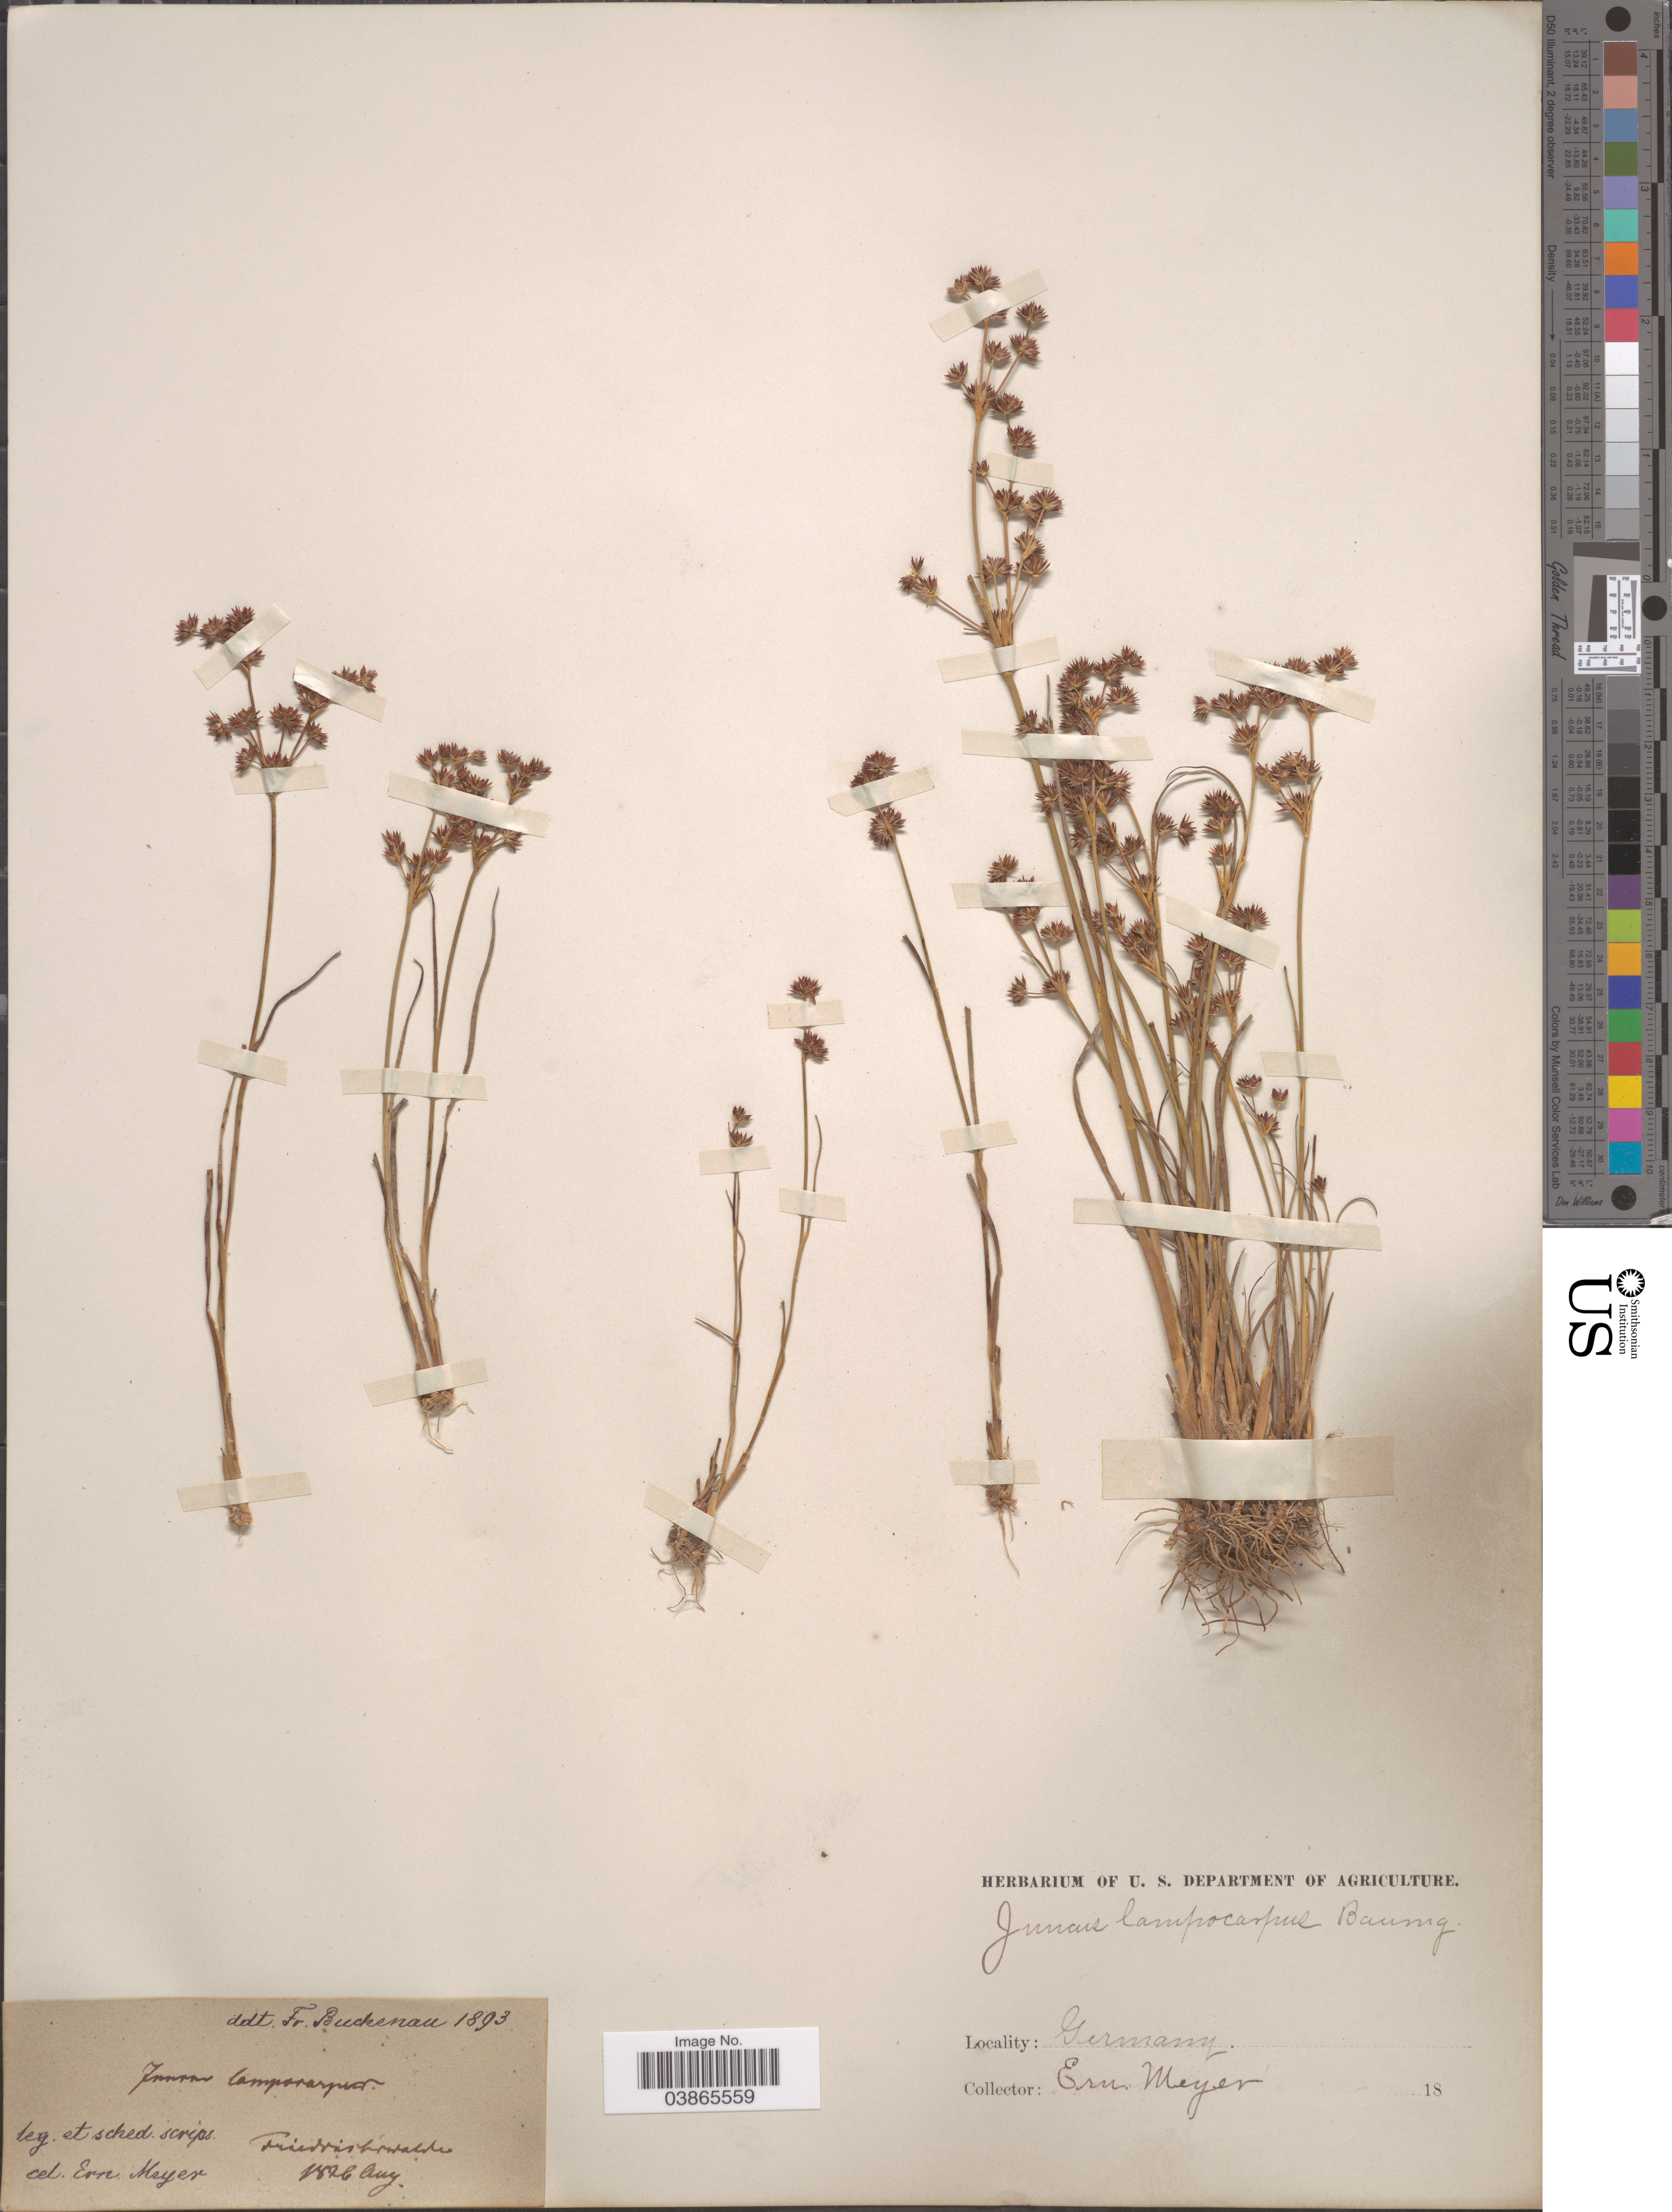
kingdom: Plantae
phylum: Tracheophyta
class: Liliopsida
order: Poales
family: Juncaceae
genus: Juncus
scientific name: Juncus lampocarpus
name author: Ehrh.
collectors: E. Meyer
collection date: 1826-08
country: Germany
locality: Friedrichswalde.